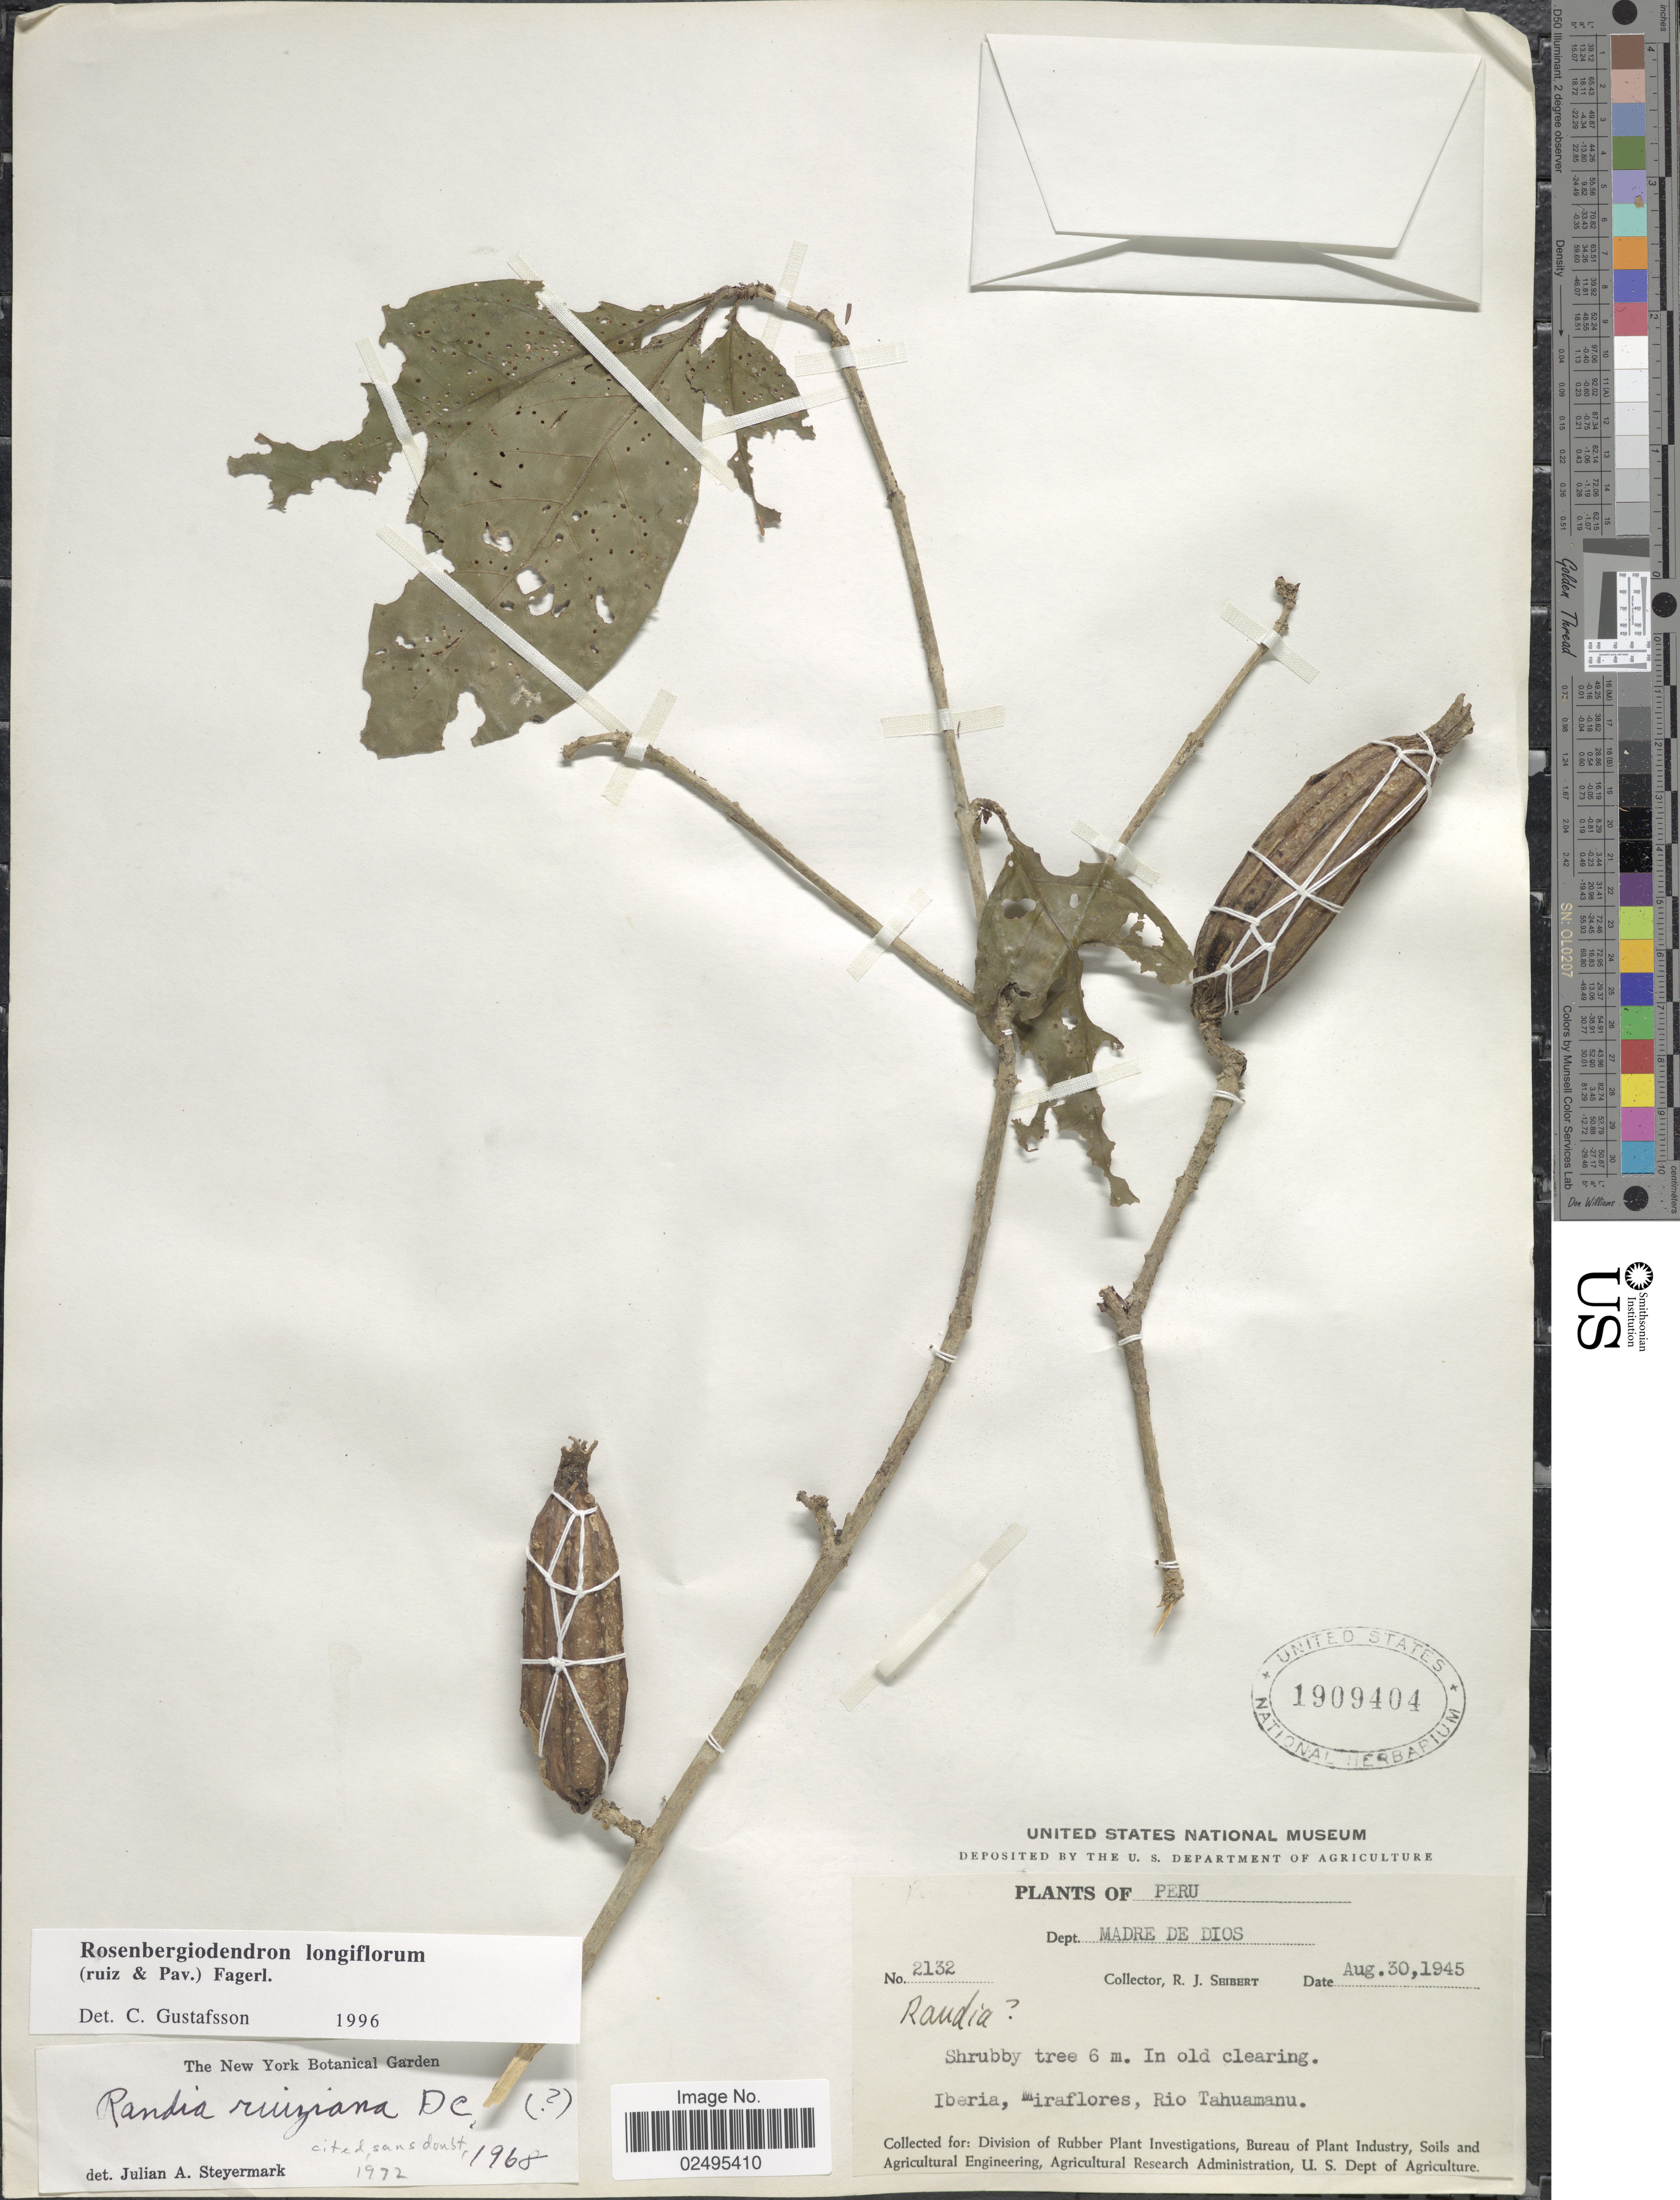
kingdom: Plantae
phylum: Tracheophyta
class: Magnoliopsida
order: Gentianales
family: Rubiaceae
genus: Rosenbergiodendron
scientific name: Rosenbergiodendron longiflorum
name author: (Ruiz & Pav.) Fagerl.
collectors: R. J. Seibert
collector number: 2132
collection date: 1945-08-30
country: Peru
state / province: Madre de Dios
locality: Iberia, Miraflores, Rio Tahuamanu, in old clearing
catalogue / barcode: US 1909404